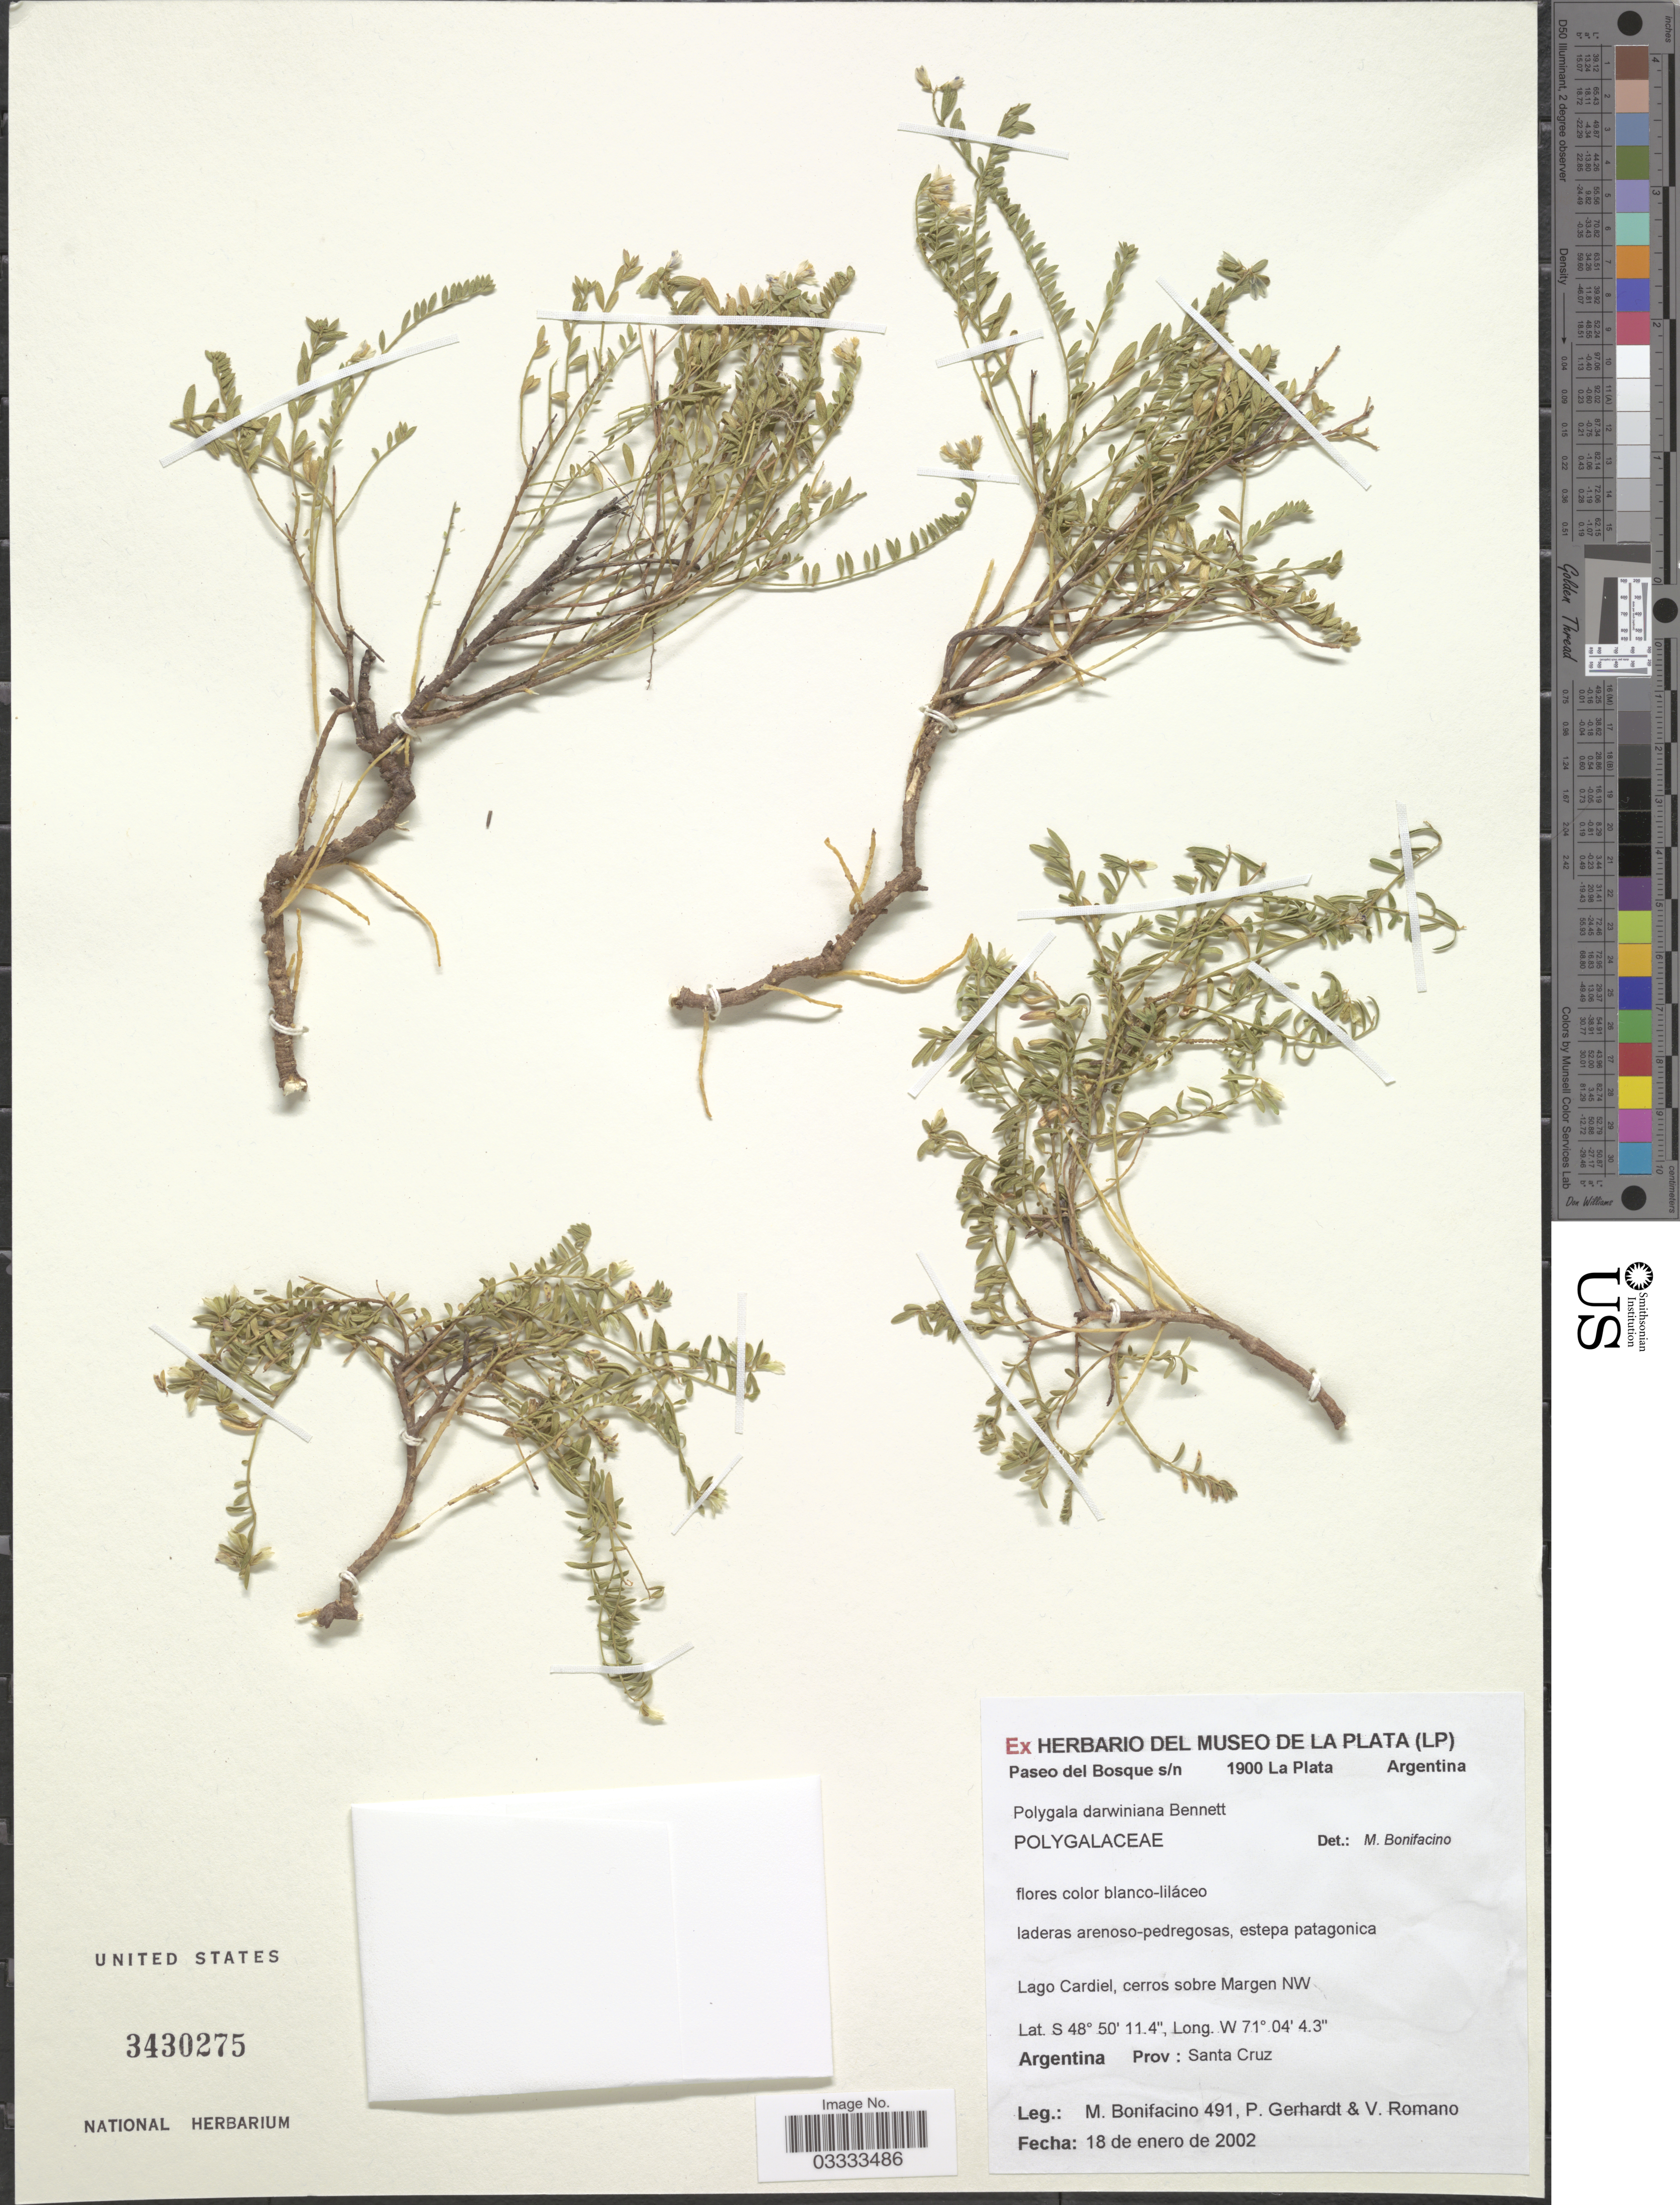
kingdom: Plantae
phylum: Tracheophyta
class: Magnoliopsida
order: Fabales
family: Polygalaceae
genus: Acanthocladus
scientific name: Acanthocladus tehuelchum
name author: Speg.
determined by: Strong, Mark T., (BOT), Smithsonian Institution - National Museum of Natural History (UNITED STATES)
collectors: M. Bonifacino, P. Gerhardt & V. Romano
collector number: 0491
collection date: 2002-01-18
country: Argentina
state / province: Santa Cruz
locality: Lago Cardiel, cerros sobre Margen NW.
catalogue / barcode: US 3430275